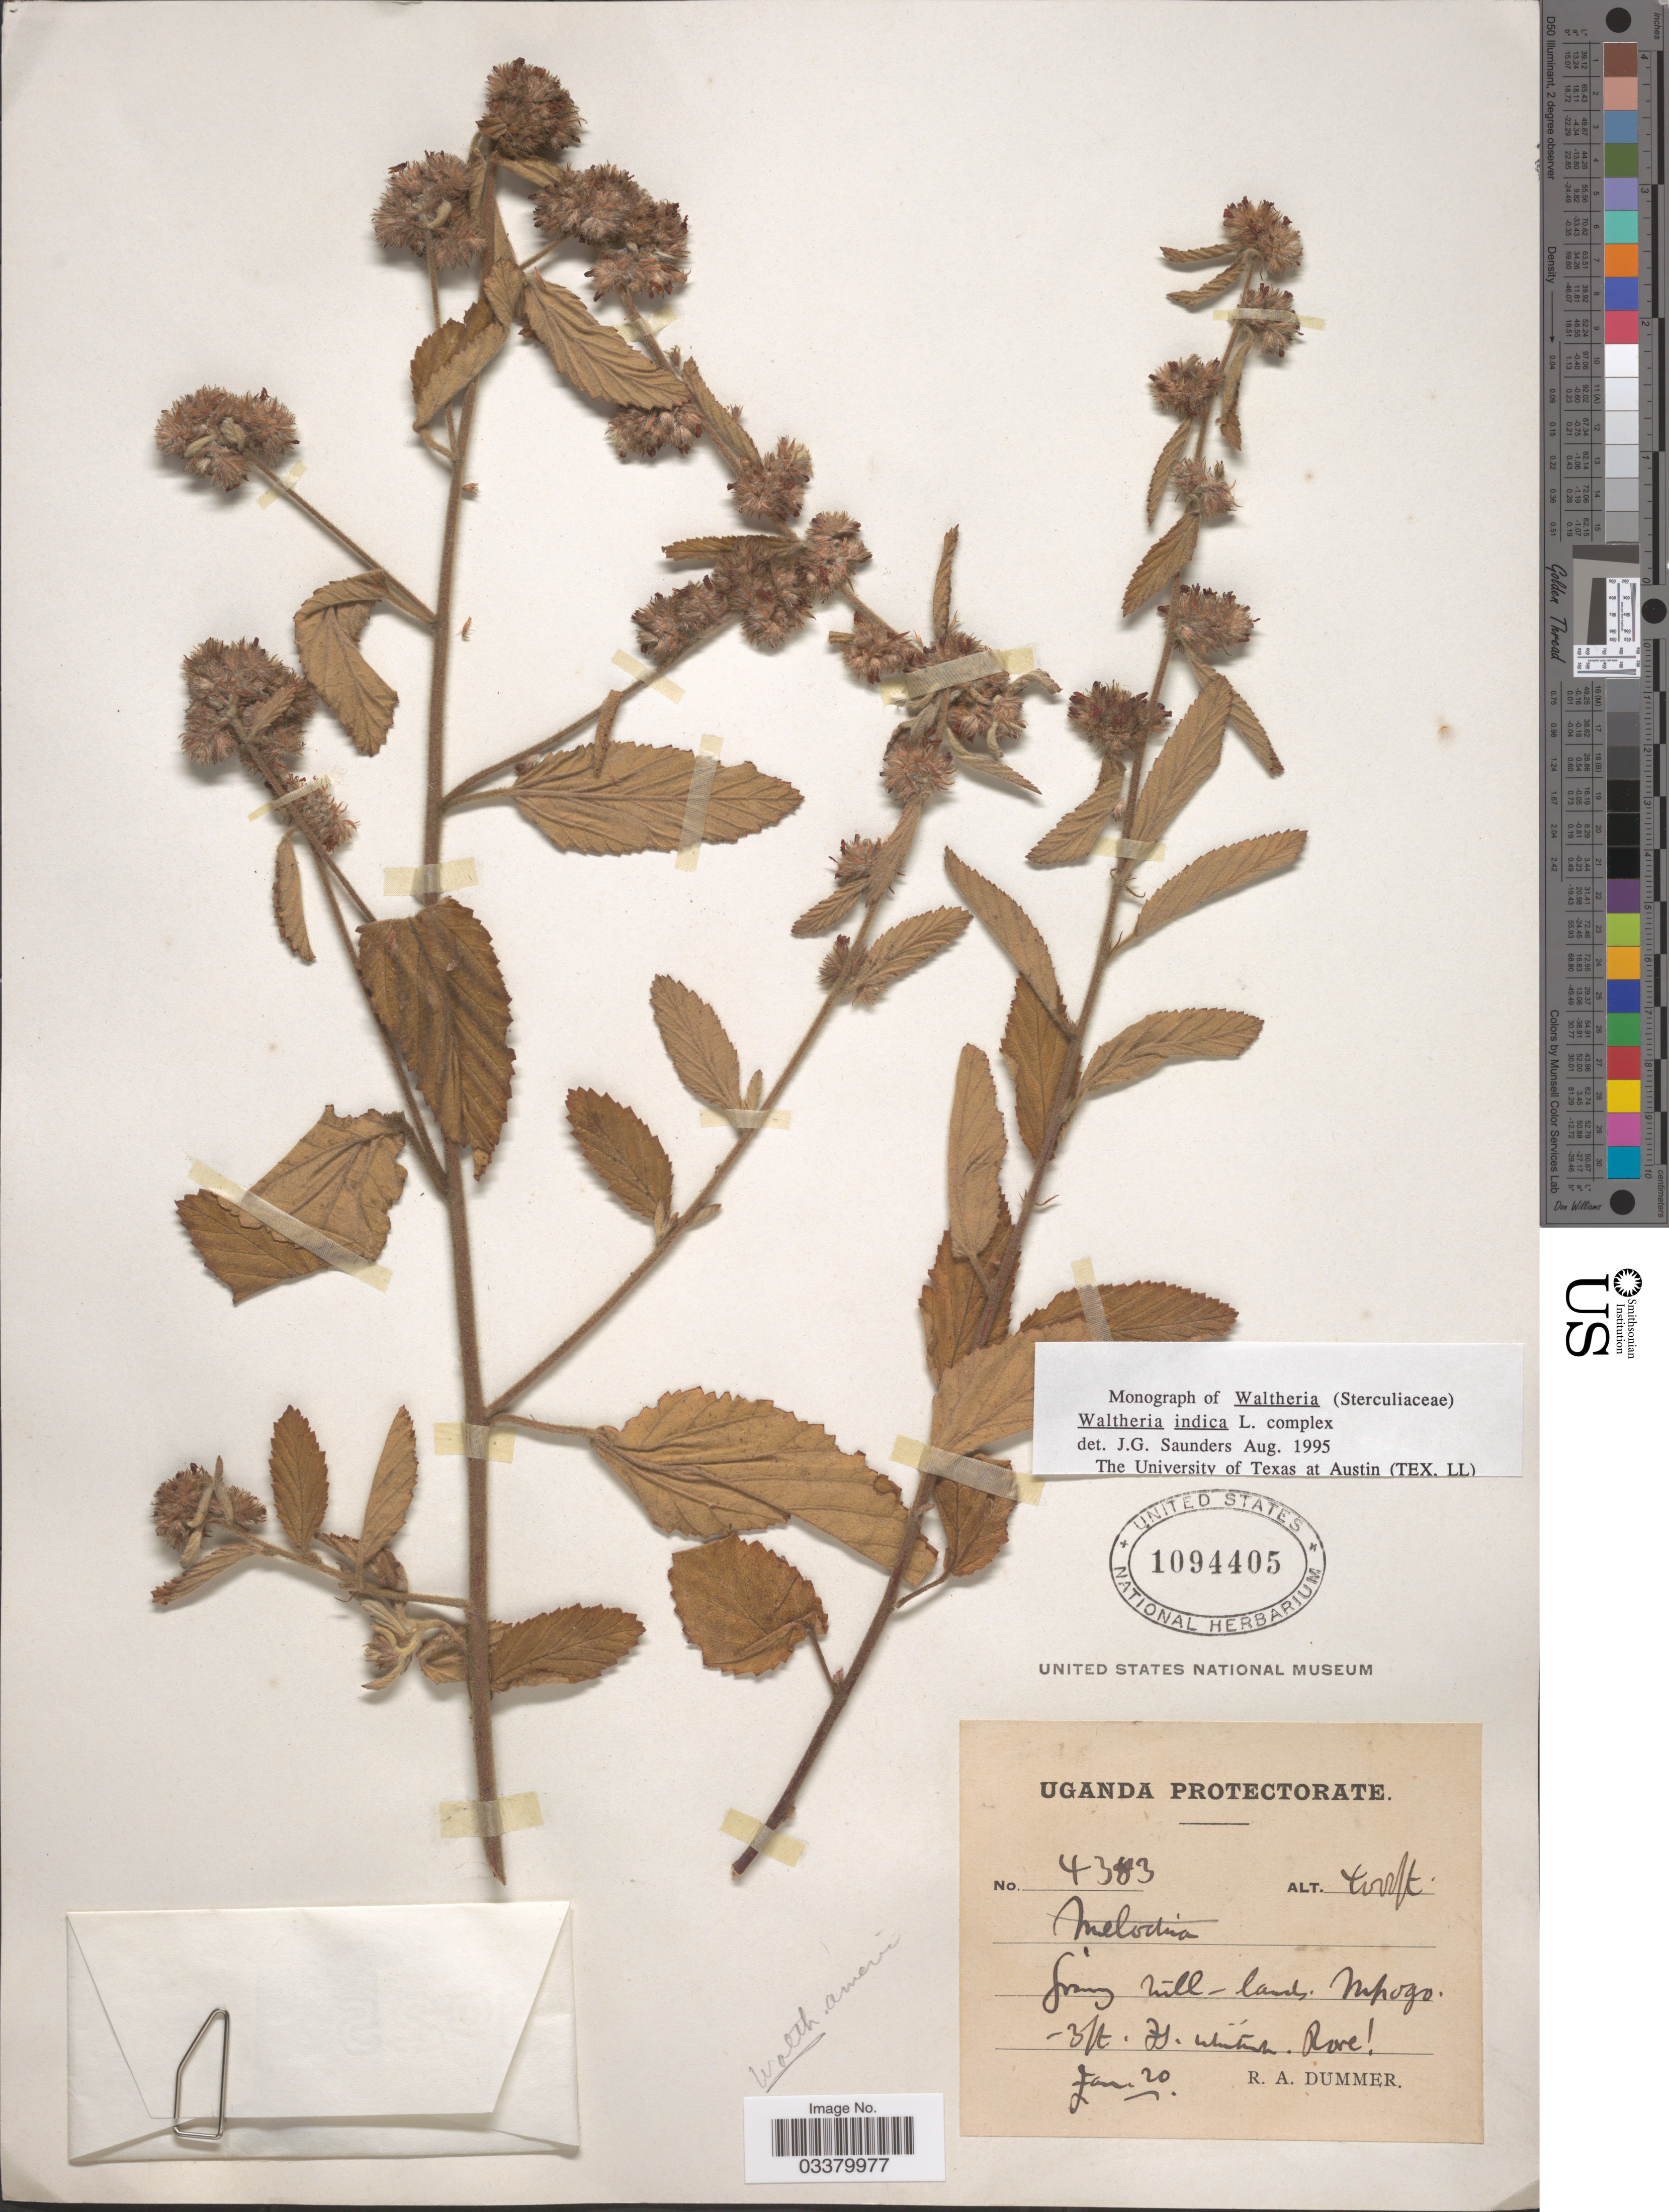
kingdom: Plantae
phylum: Tracheophyta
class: Magnoliopsida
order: Malvales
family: Malvaceae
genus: Waltheria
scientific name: Waltheria indica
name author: L.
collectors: R. Dümmer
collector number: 4383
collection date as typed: Transcribed d/m/y: /1/20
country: Uganda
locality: Uganda Protectorate. Mpogo.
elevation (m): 1219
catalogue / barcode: US 1094405